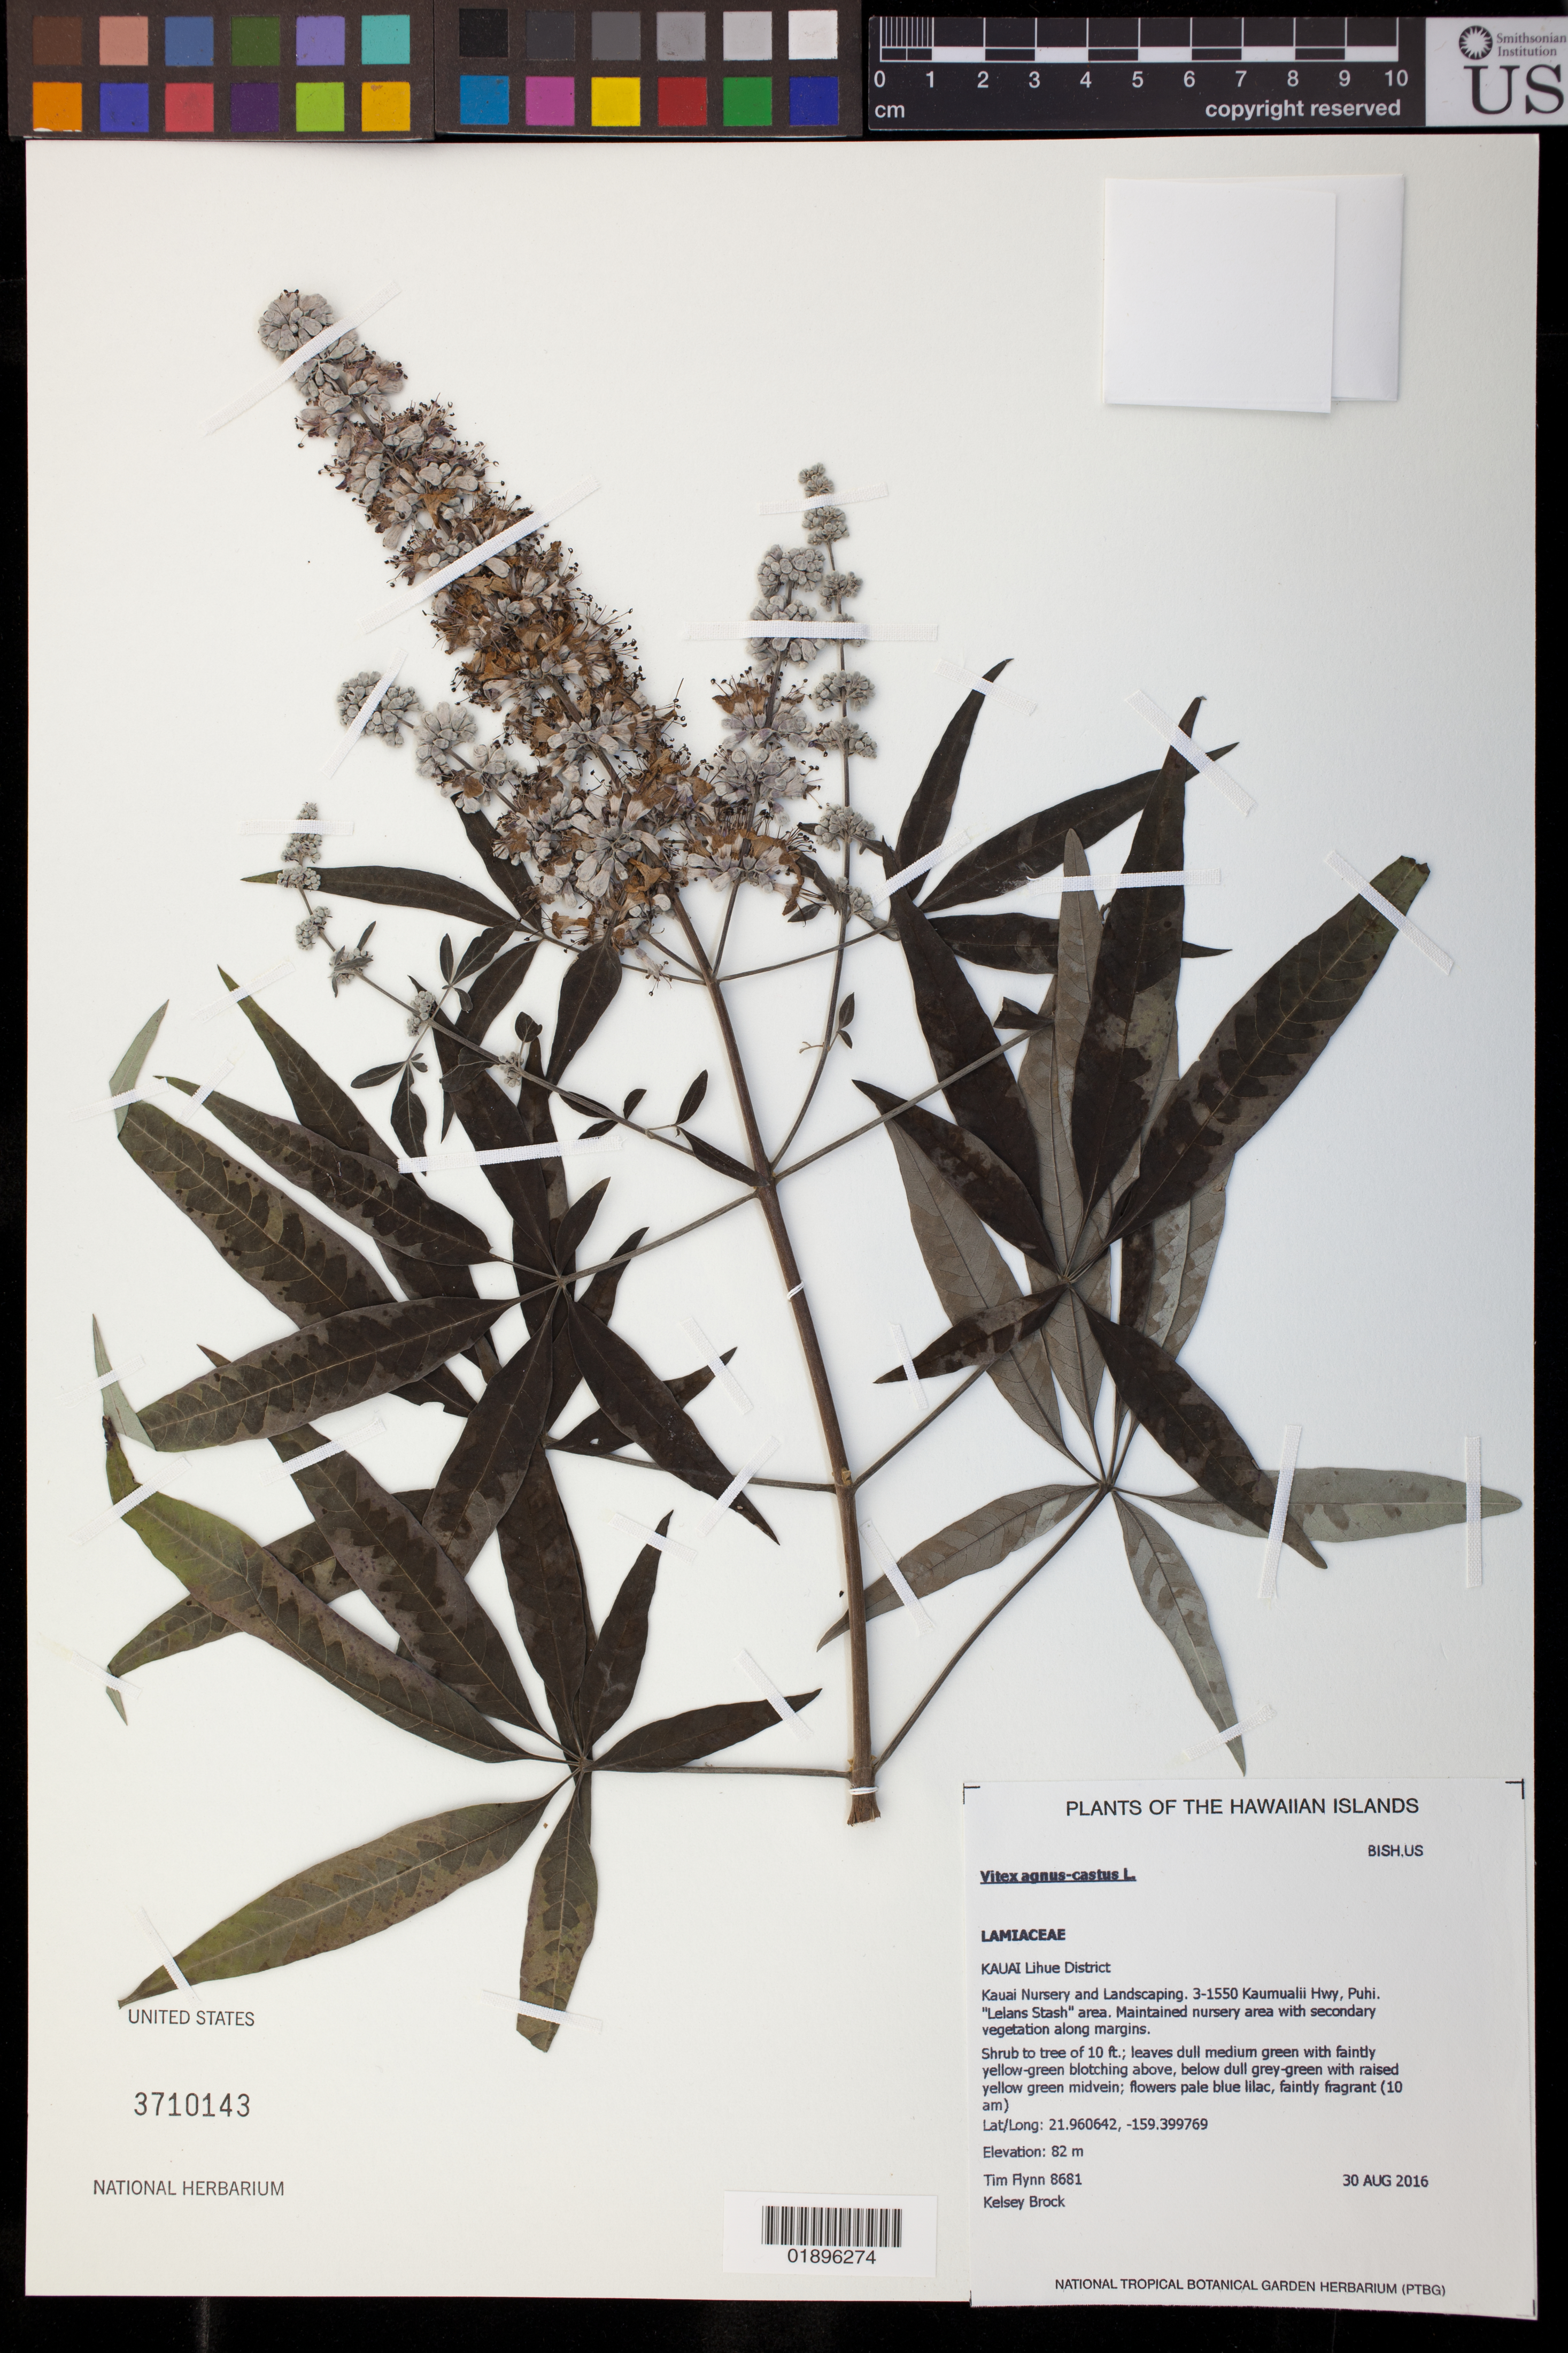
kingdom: Plantae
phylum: Tracheophyta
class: Magnoliopsida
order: Lamiales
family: Lamiaceae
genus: Vitex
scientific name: Vitex agnus-castus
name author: L.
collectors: T. W. Flynn & K. Brock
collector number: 8681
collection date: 2016-08-30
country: United States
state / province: Hawaii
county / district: Kauai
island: Kaua'i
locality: Kaua'i Nursery and Landscaping, 3-1550 Kaumualii Hwy, Puhi, "Lelans Stash" area.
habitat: Maintained nursery area with secondary vegetation along margins.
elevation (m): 82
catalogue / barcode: US 3710143